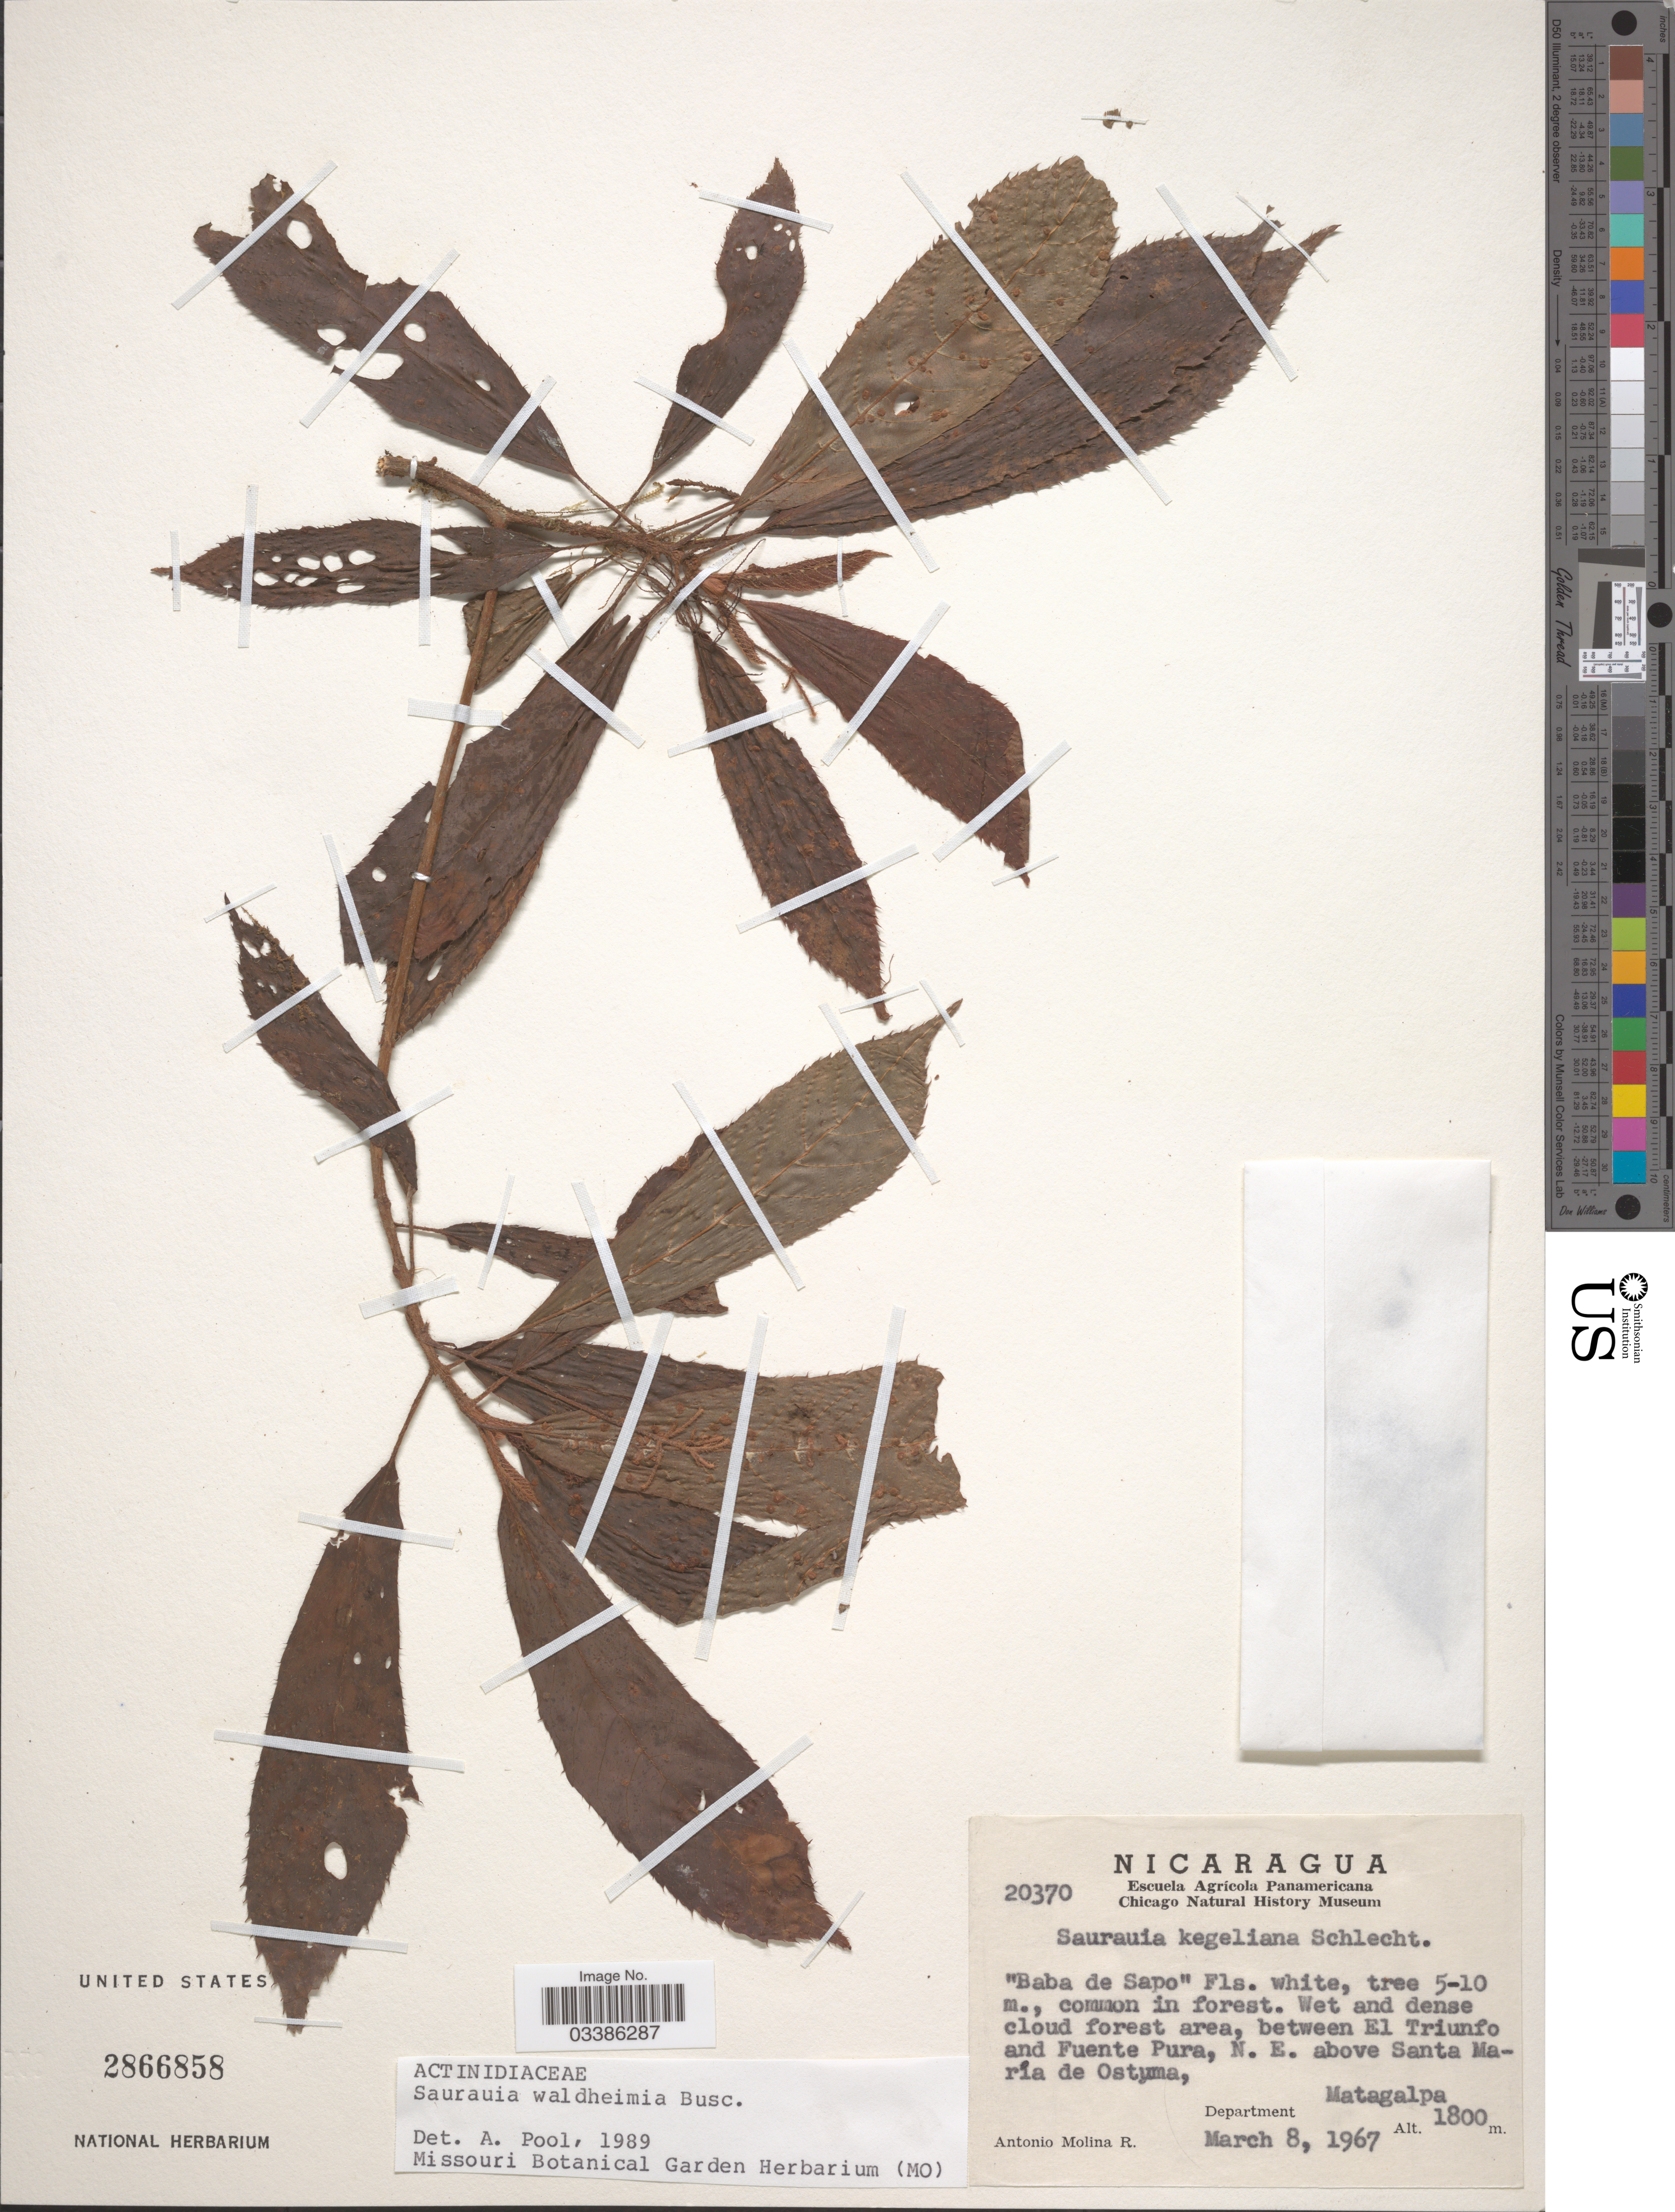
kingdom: Plantae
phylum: Tracheophyta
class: Magnoliopsida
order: Ericales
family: Actinidiaceae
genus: Saurauia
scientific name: Saurauia waldheimii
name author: Buscal.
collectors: A. Molina R.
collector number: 20370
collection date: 1967-03-08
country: Nicaragua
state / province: Matagalpa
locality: Wet and dense cloud forest area, between El Triunfo and Fuente Pura, N.E. above Santa María de Ostuma, Department Matagalpa.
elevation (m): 1800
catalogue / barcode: US 2866858